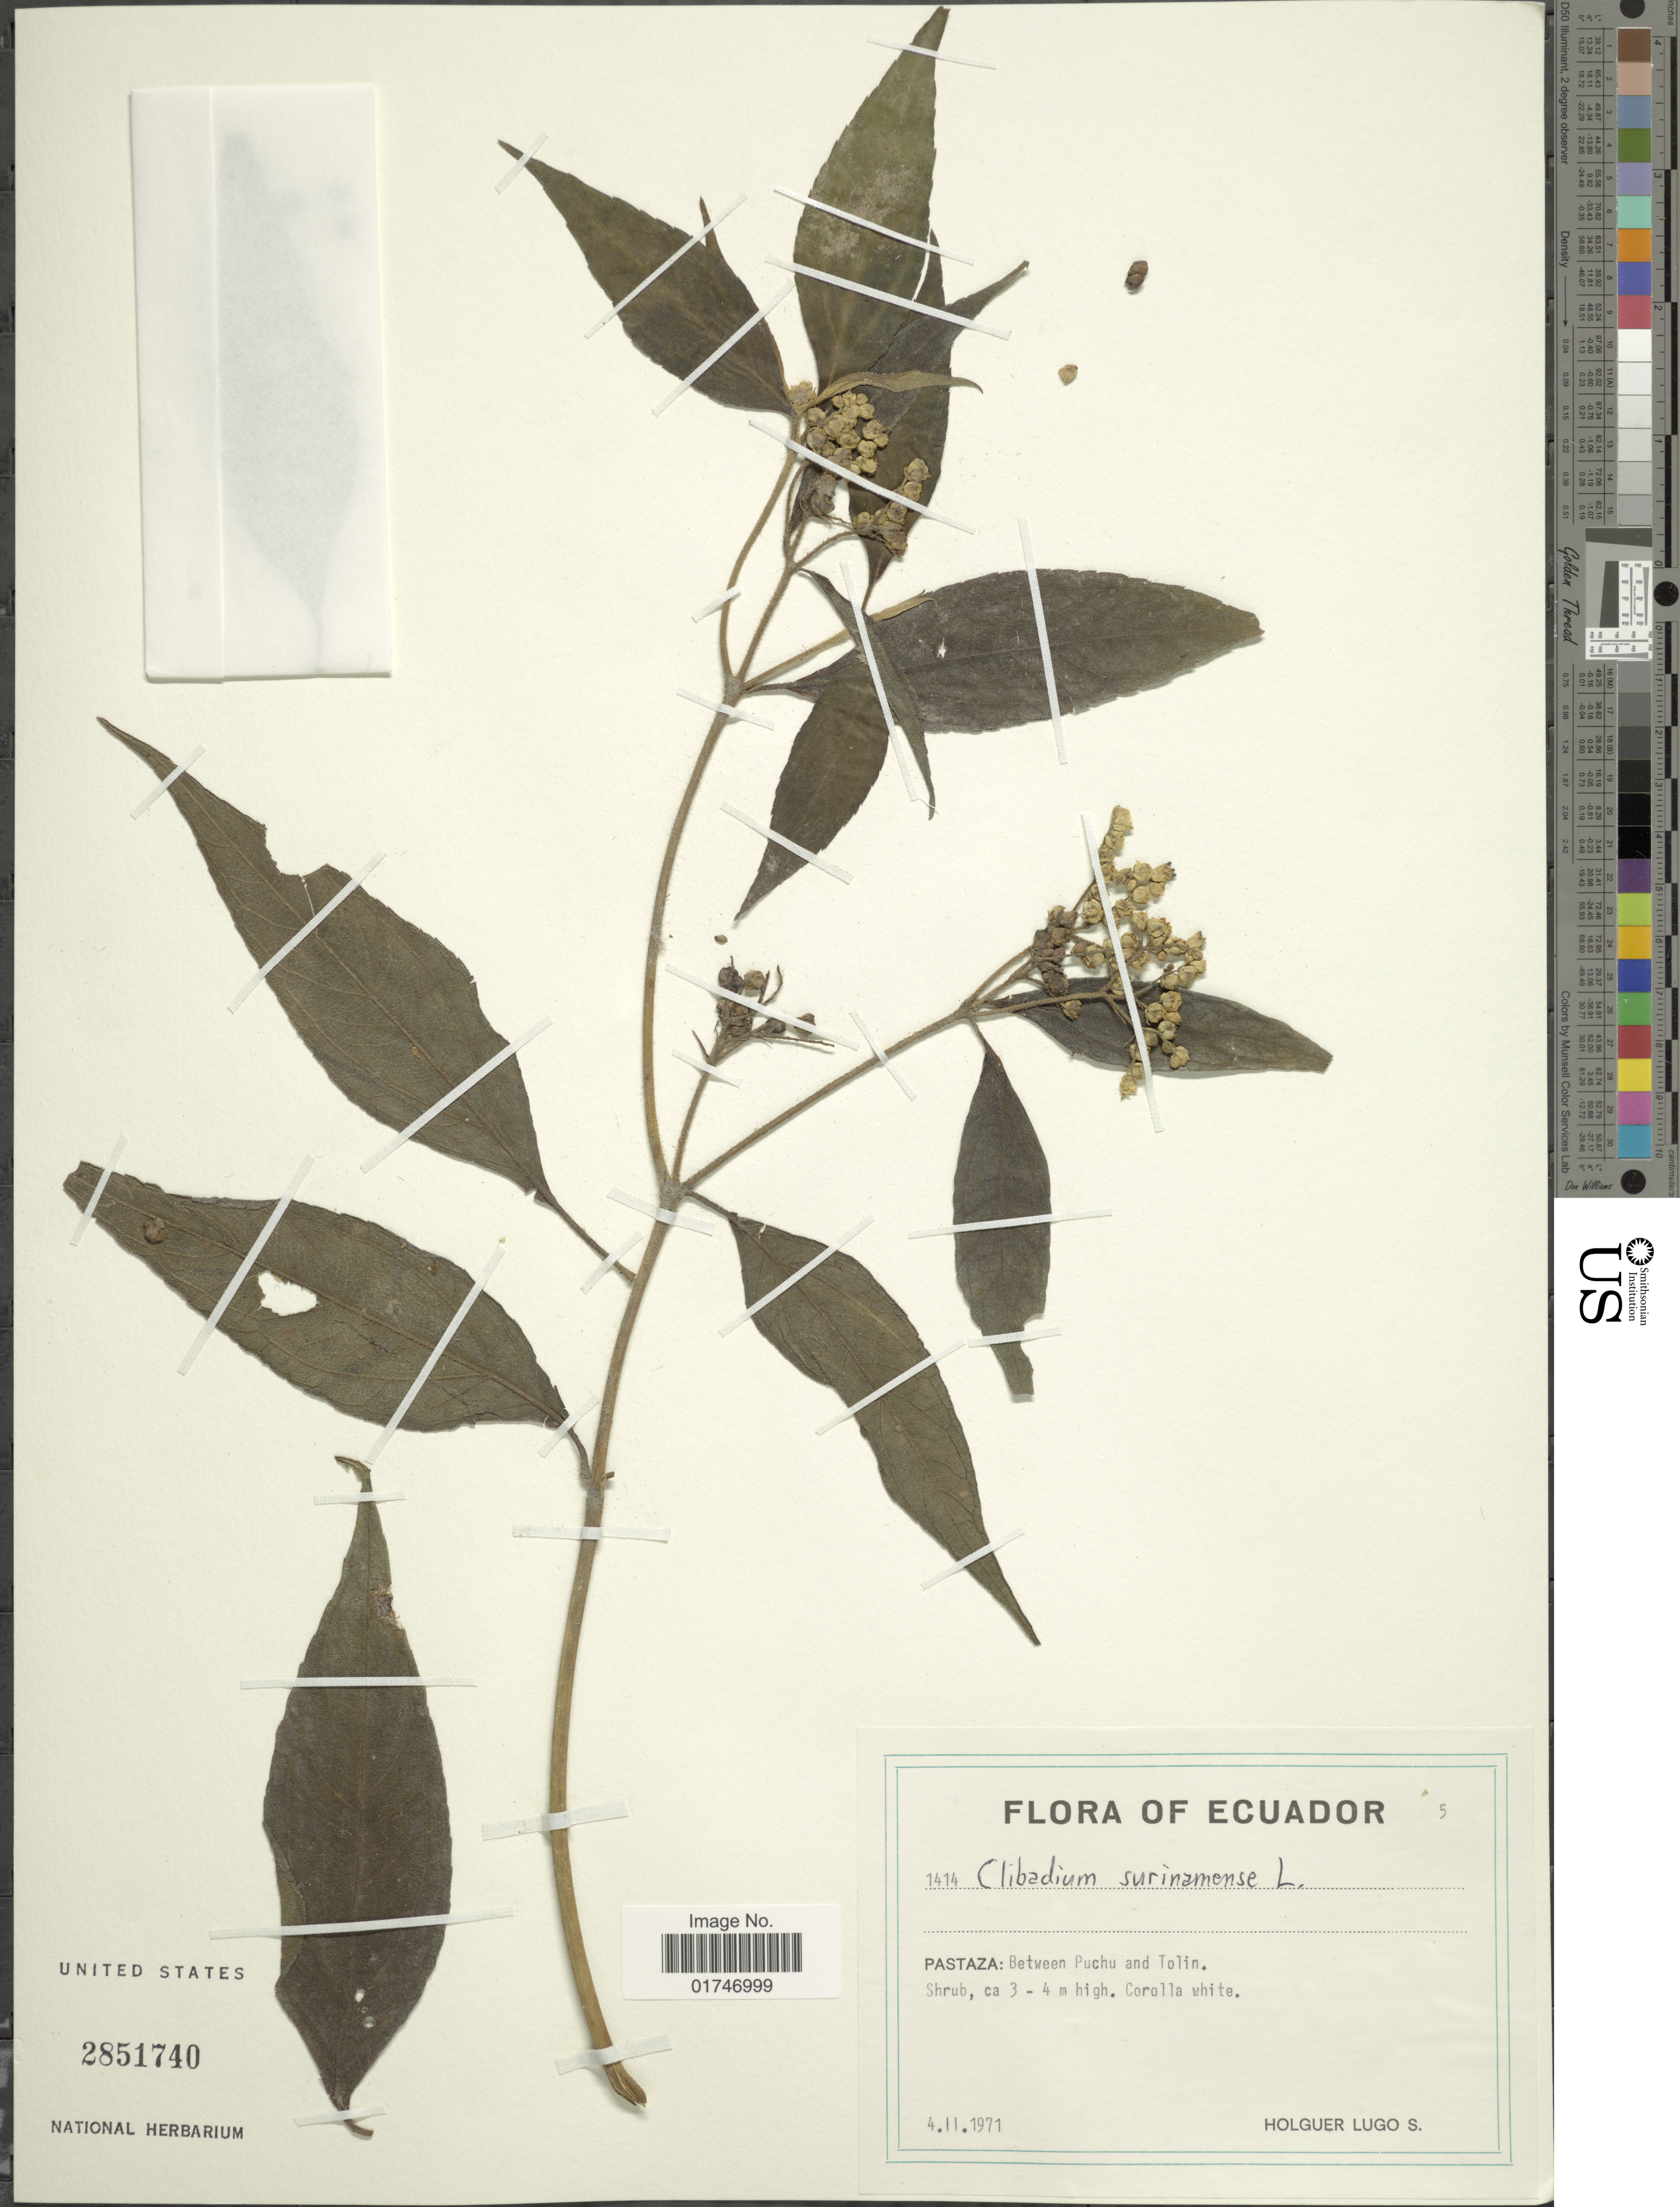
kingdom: Plantae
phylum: Tracheophyta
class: Magnoliopsida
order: Asterales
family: Asteraceae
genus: Clibadium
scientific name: Clibadium surinamense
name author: L.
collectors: H. Lugo S.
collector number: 1414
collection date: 1971-02-04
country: Ecuador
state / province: Pastaza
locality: Pastaza: Between Puchu and Tolin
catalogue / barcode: US 2851740